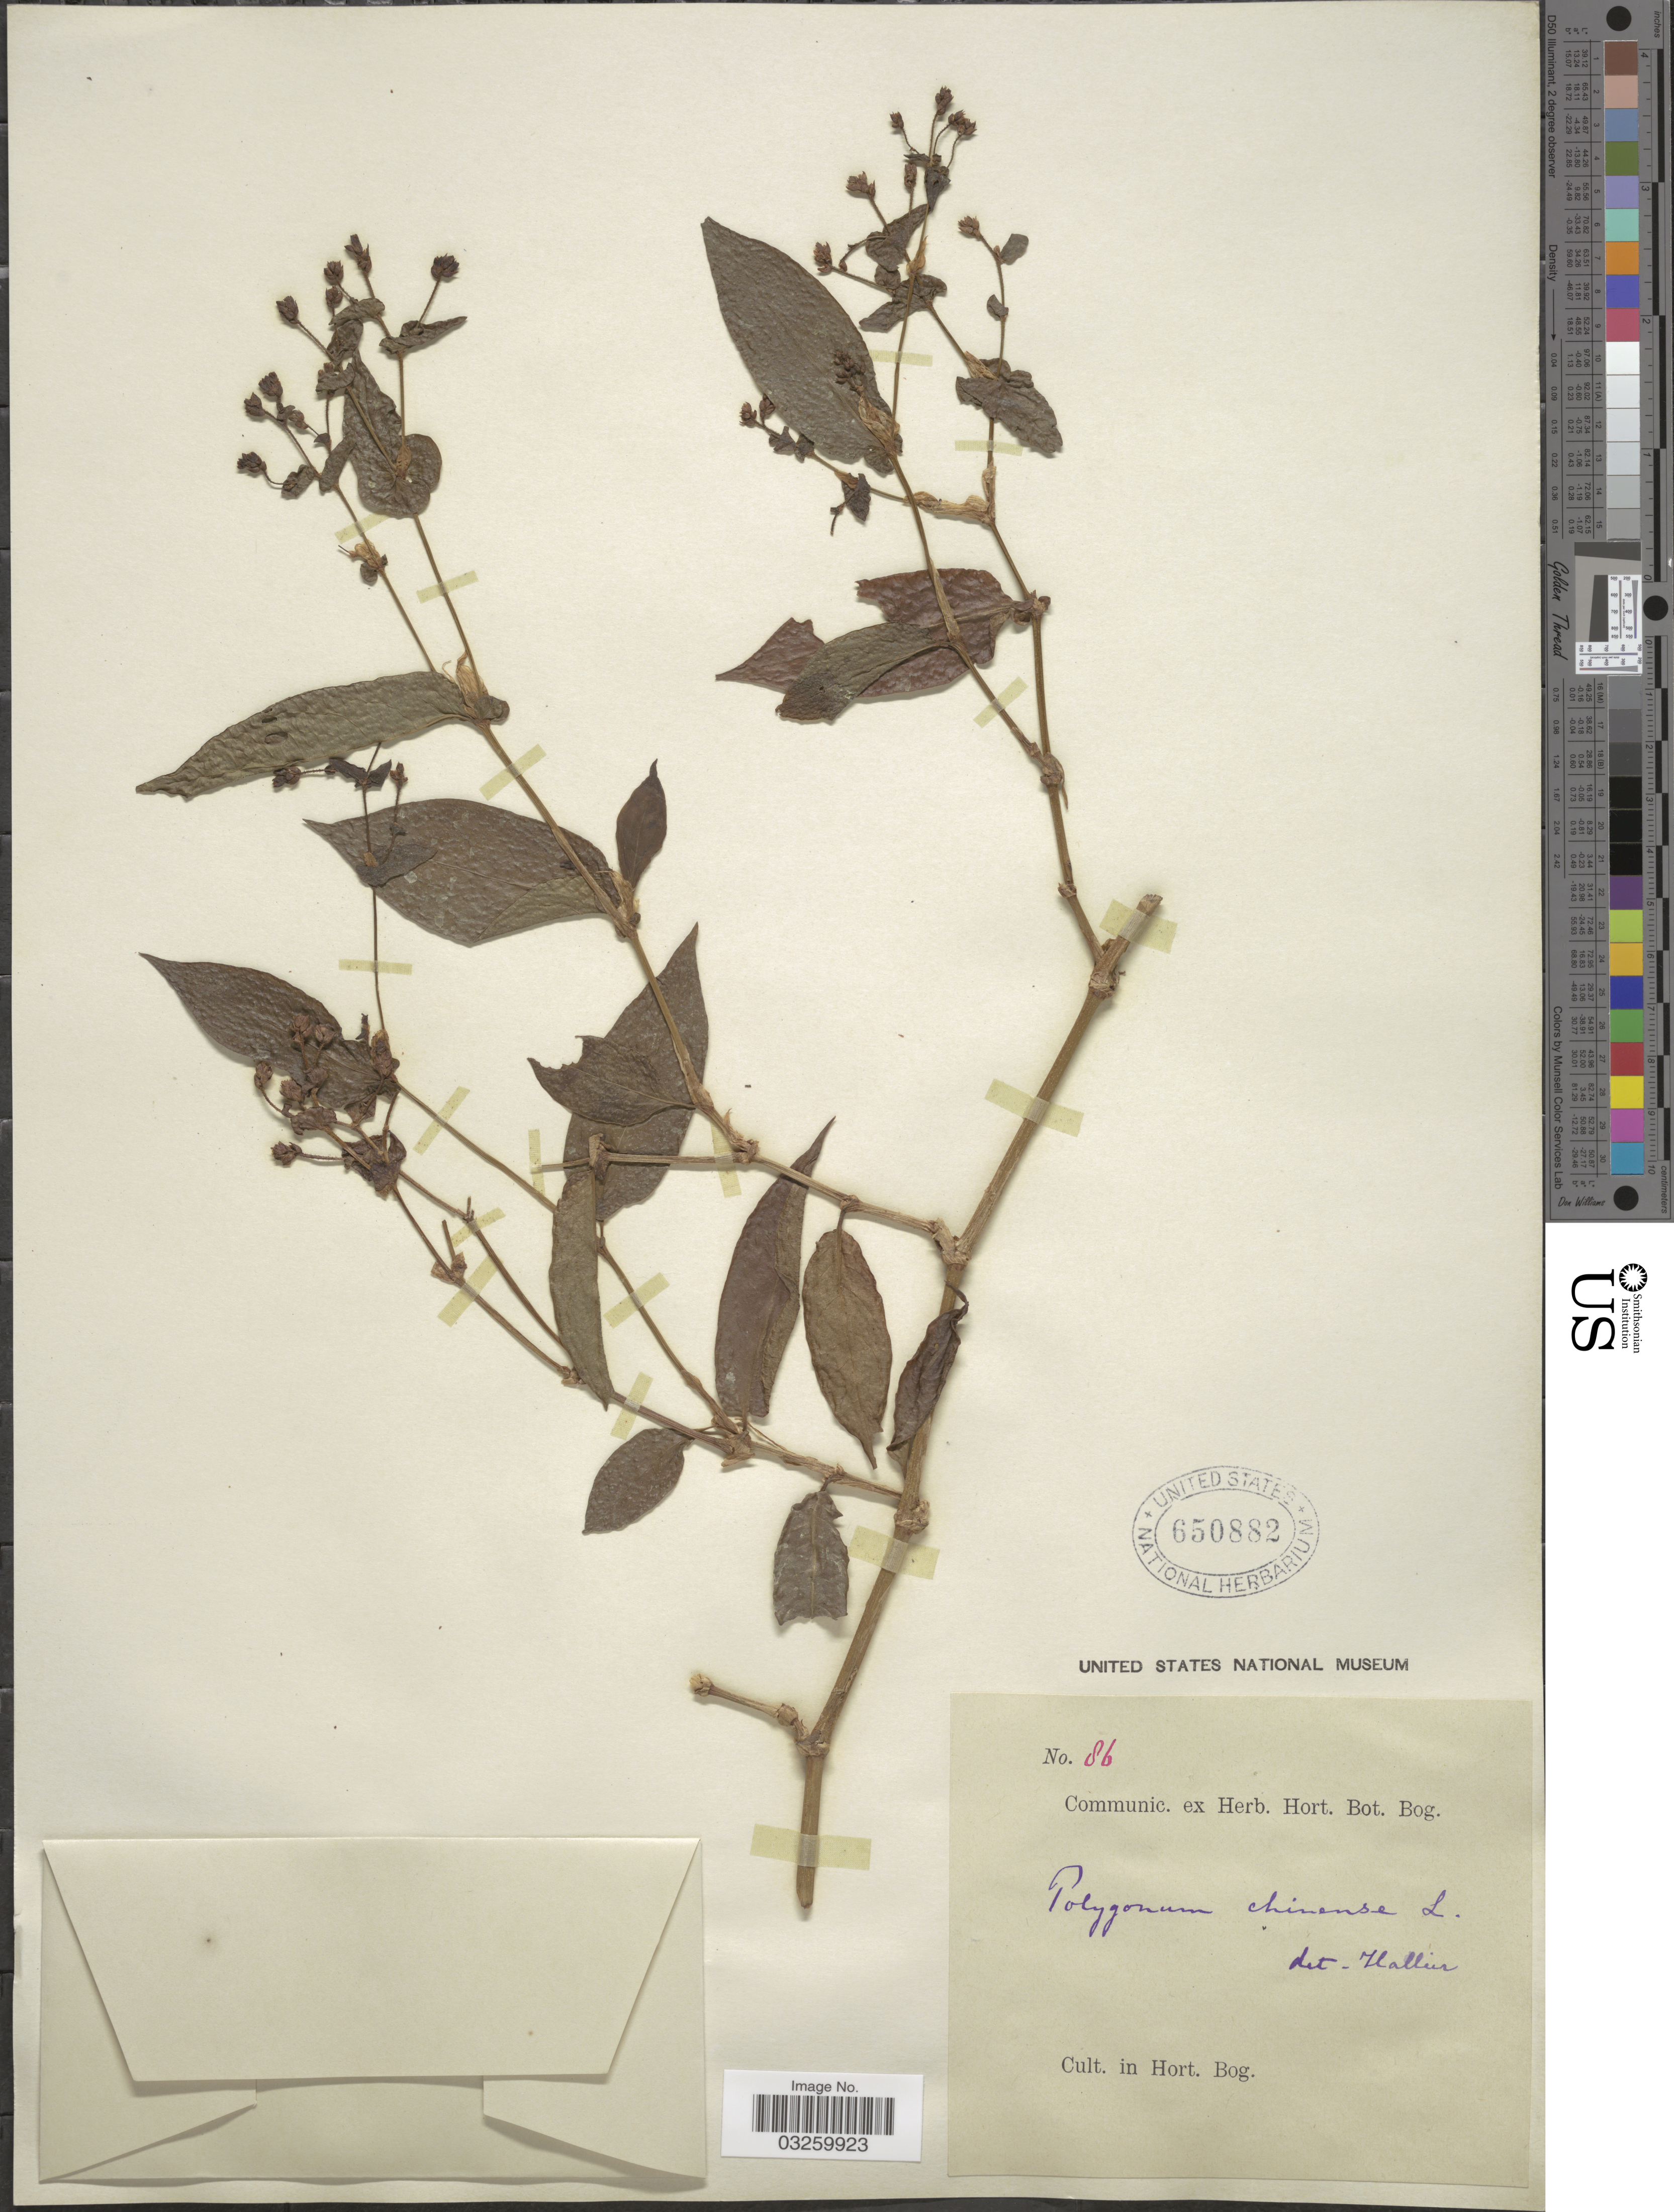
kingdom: Plantae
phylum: Tracheophyta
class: Magnoliopsida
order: Caryophyllales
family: Polygonaceae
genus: Persicaria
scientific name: Persicaria chinensis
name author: (L.) H. Gross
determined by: Wagner, W. L., (BOT), Smithsonian Institution - National Museum of Natural History (UNITED STATES)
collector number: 86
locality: Cult. in hort. bog.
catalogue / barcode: US 650882